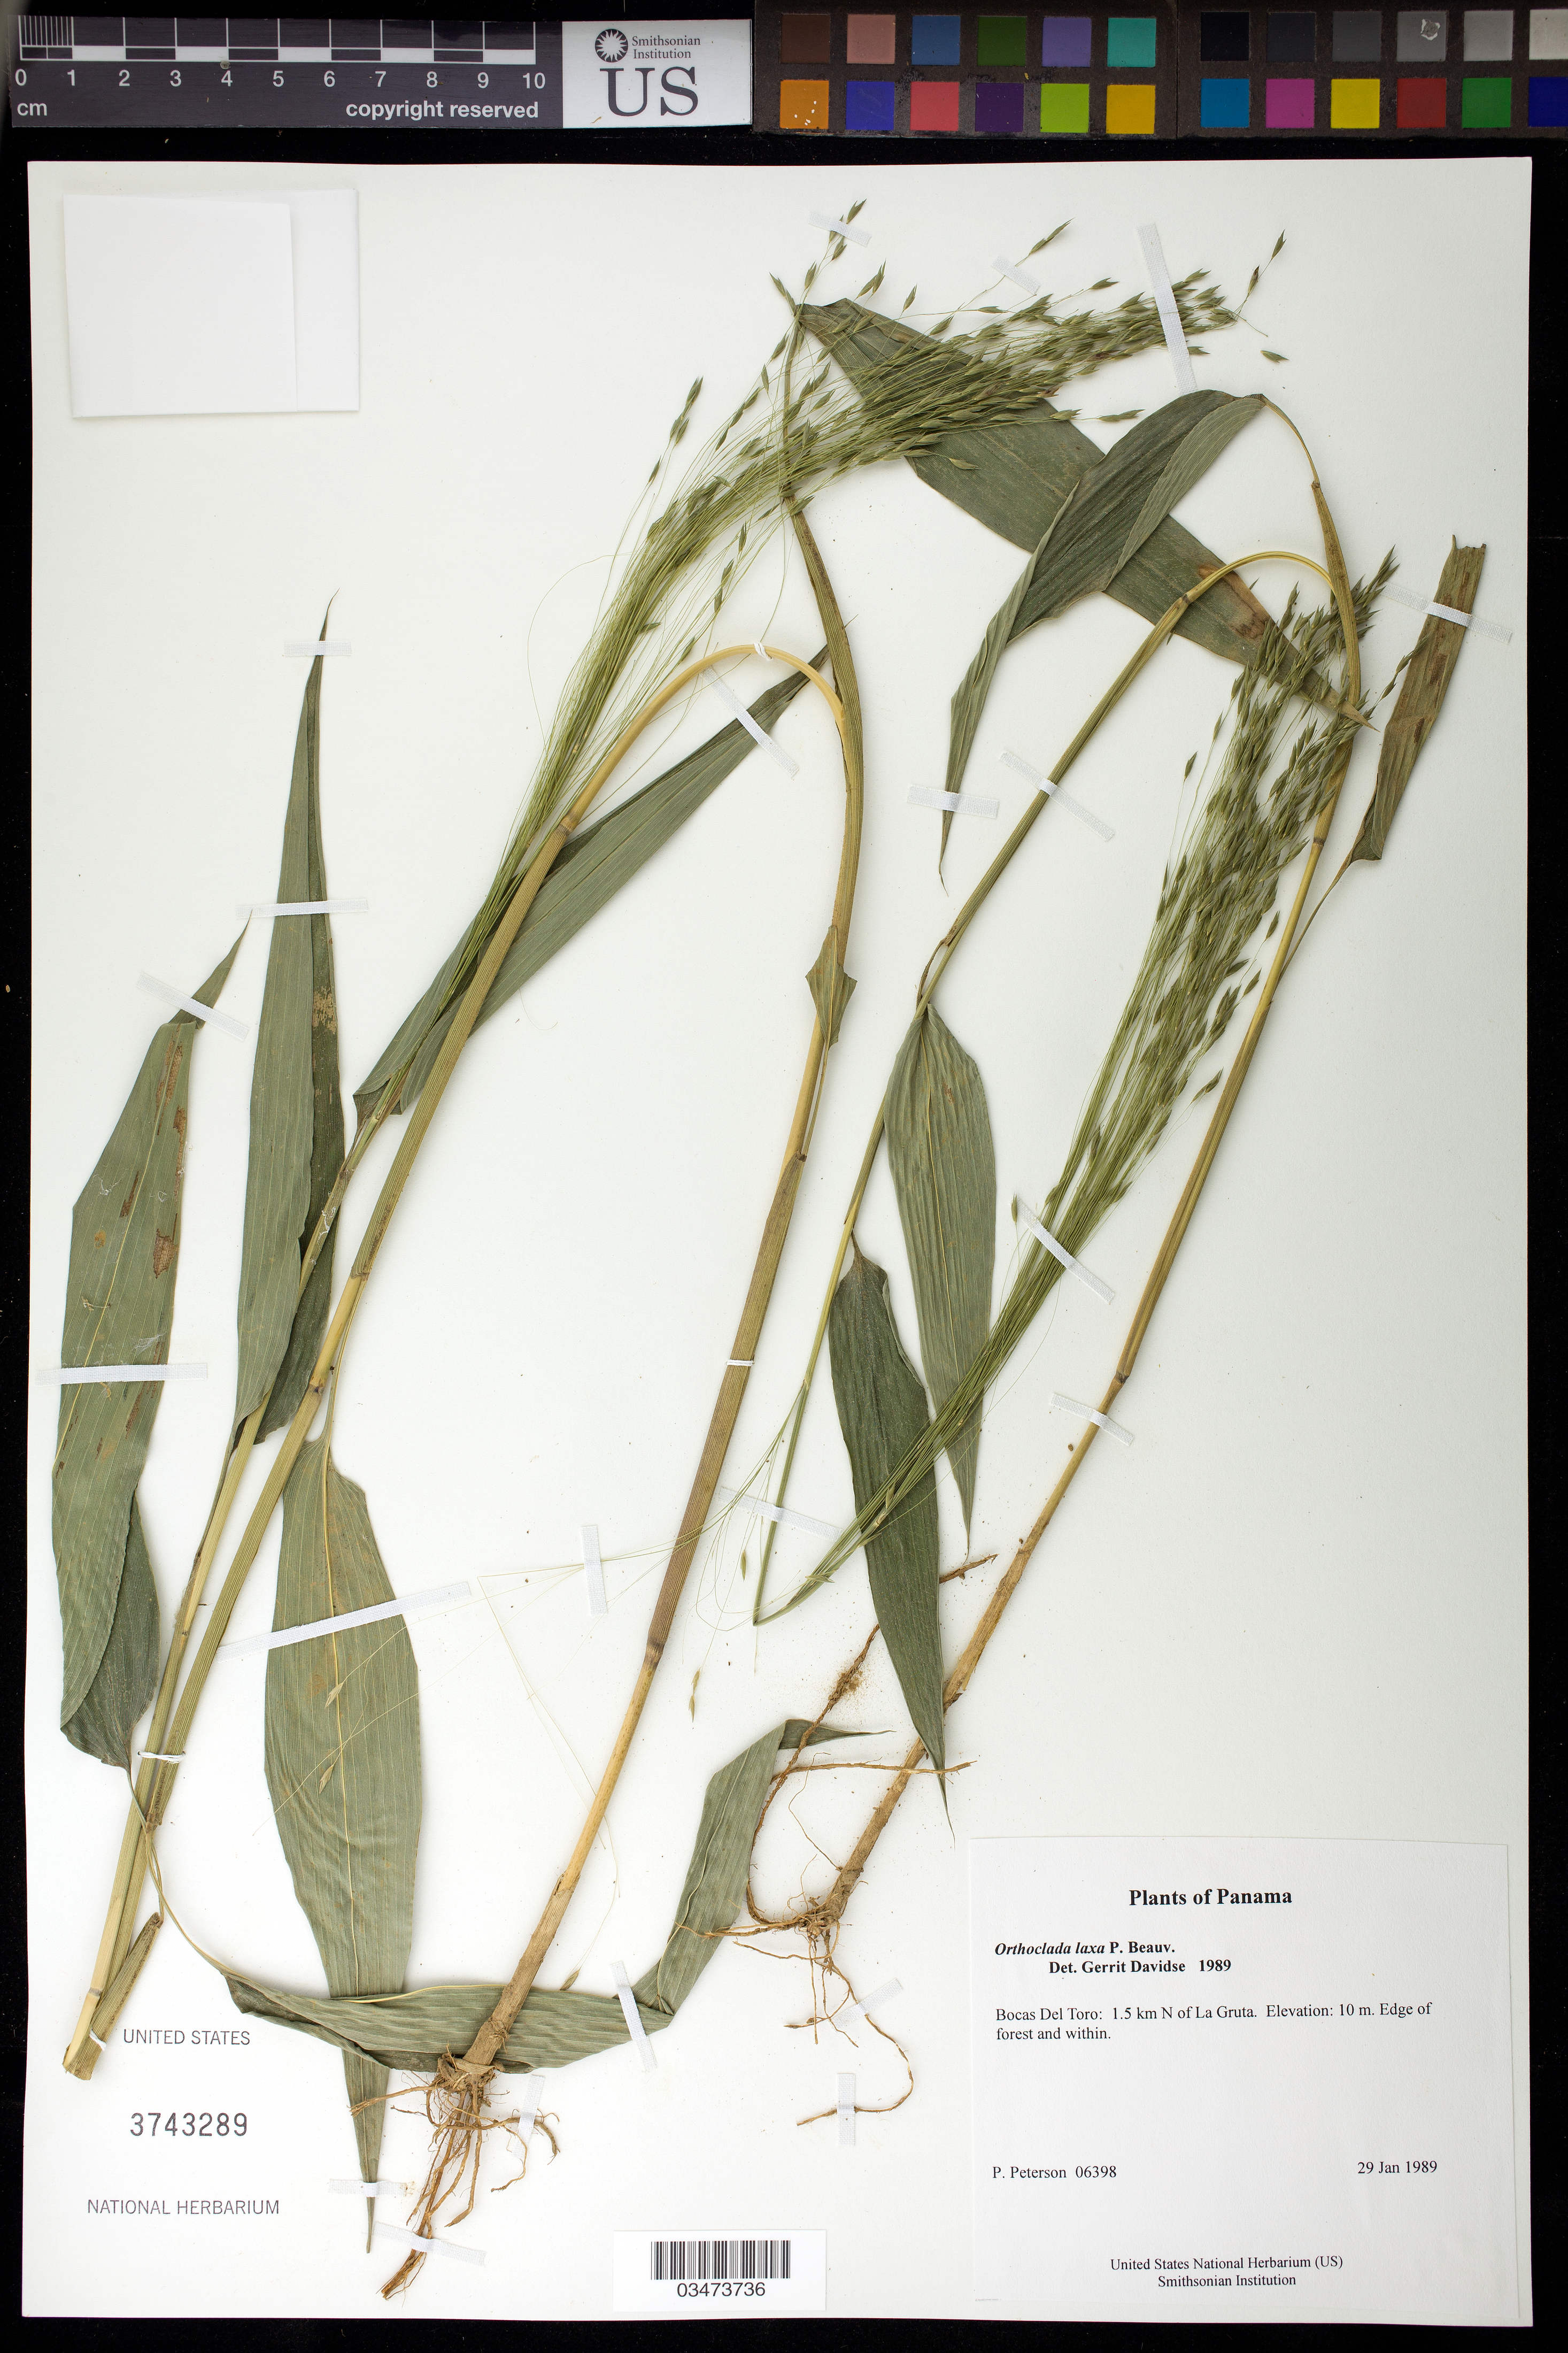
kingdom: Plantae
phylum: Tracheophyta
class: Liliopsida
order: Poales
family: Poaceae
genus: Orthoclada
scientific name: Orthoclada laxa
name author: P. Beauv.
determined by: Davidse, Gerrit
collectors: P. M. Peterson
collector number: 06398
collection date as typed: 29 Jan 1989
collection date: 1989-01-29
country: Panama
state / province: Bocas del Toro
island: Colón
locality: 1.5 km N of La Gruta.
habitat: Edge of forest and within.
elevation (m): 10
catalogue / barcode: US 3743298